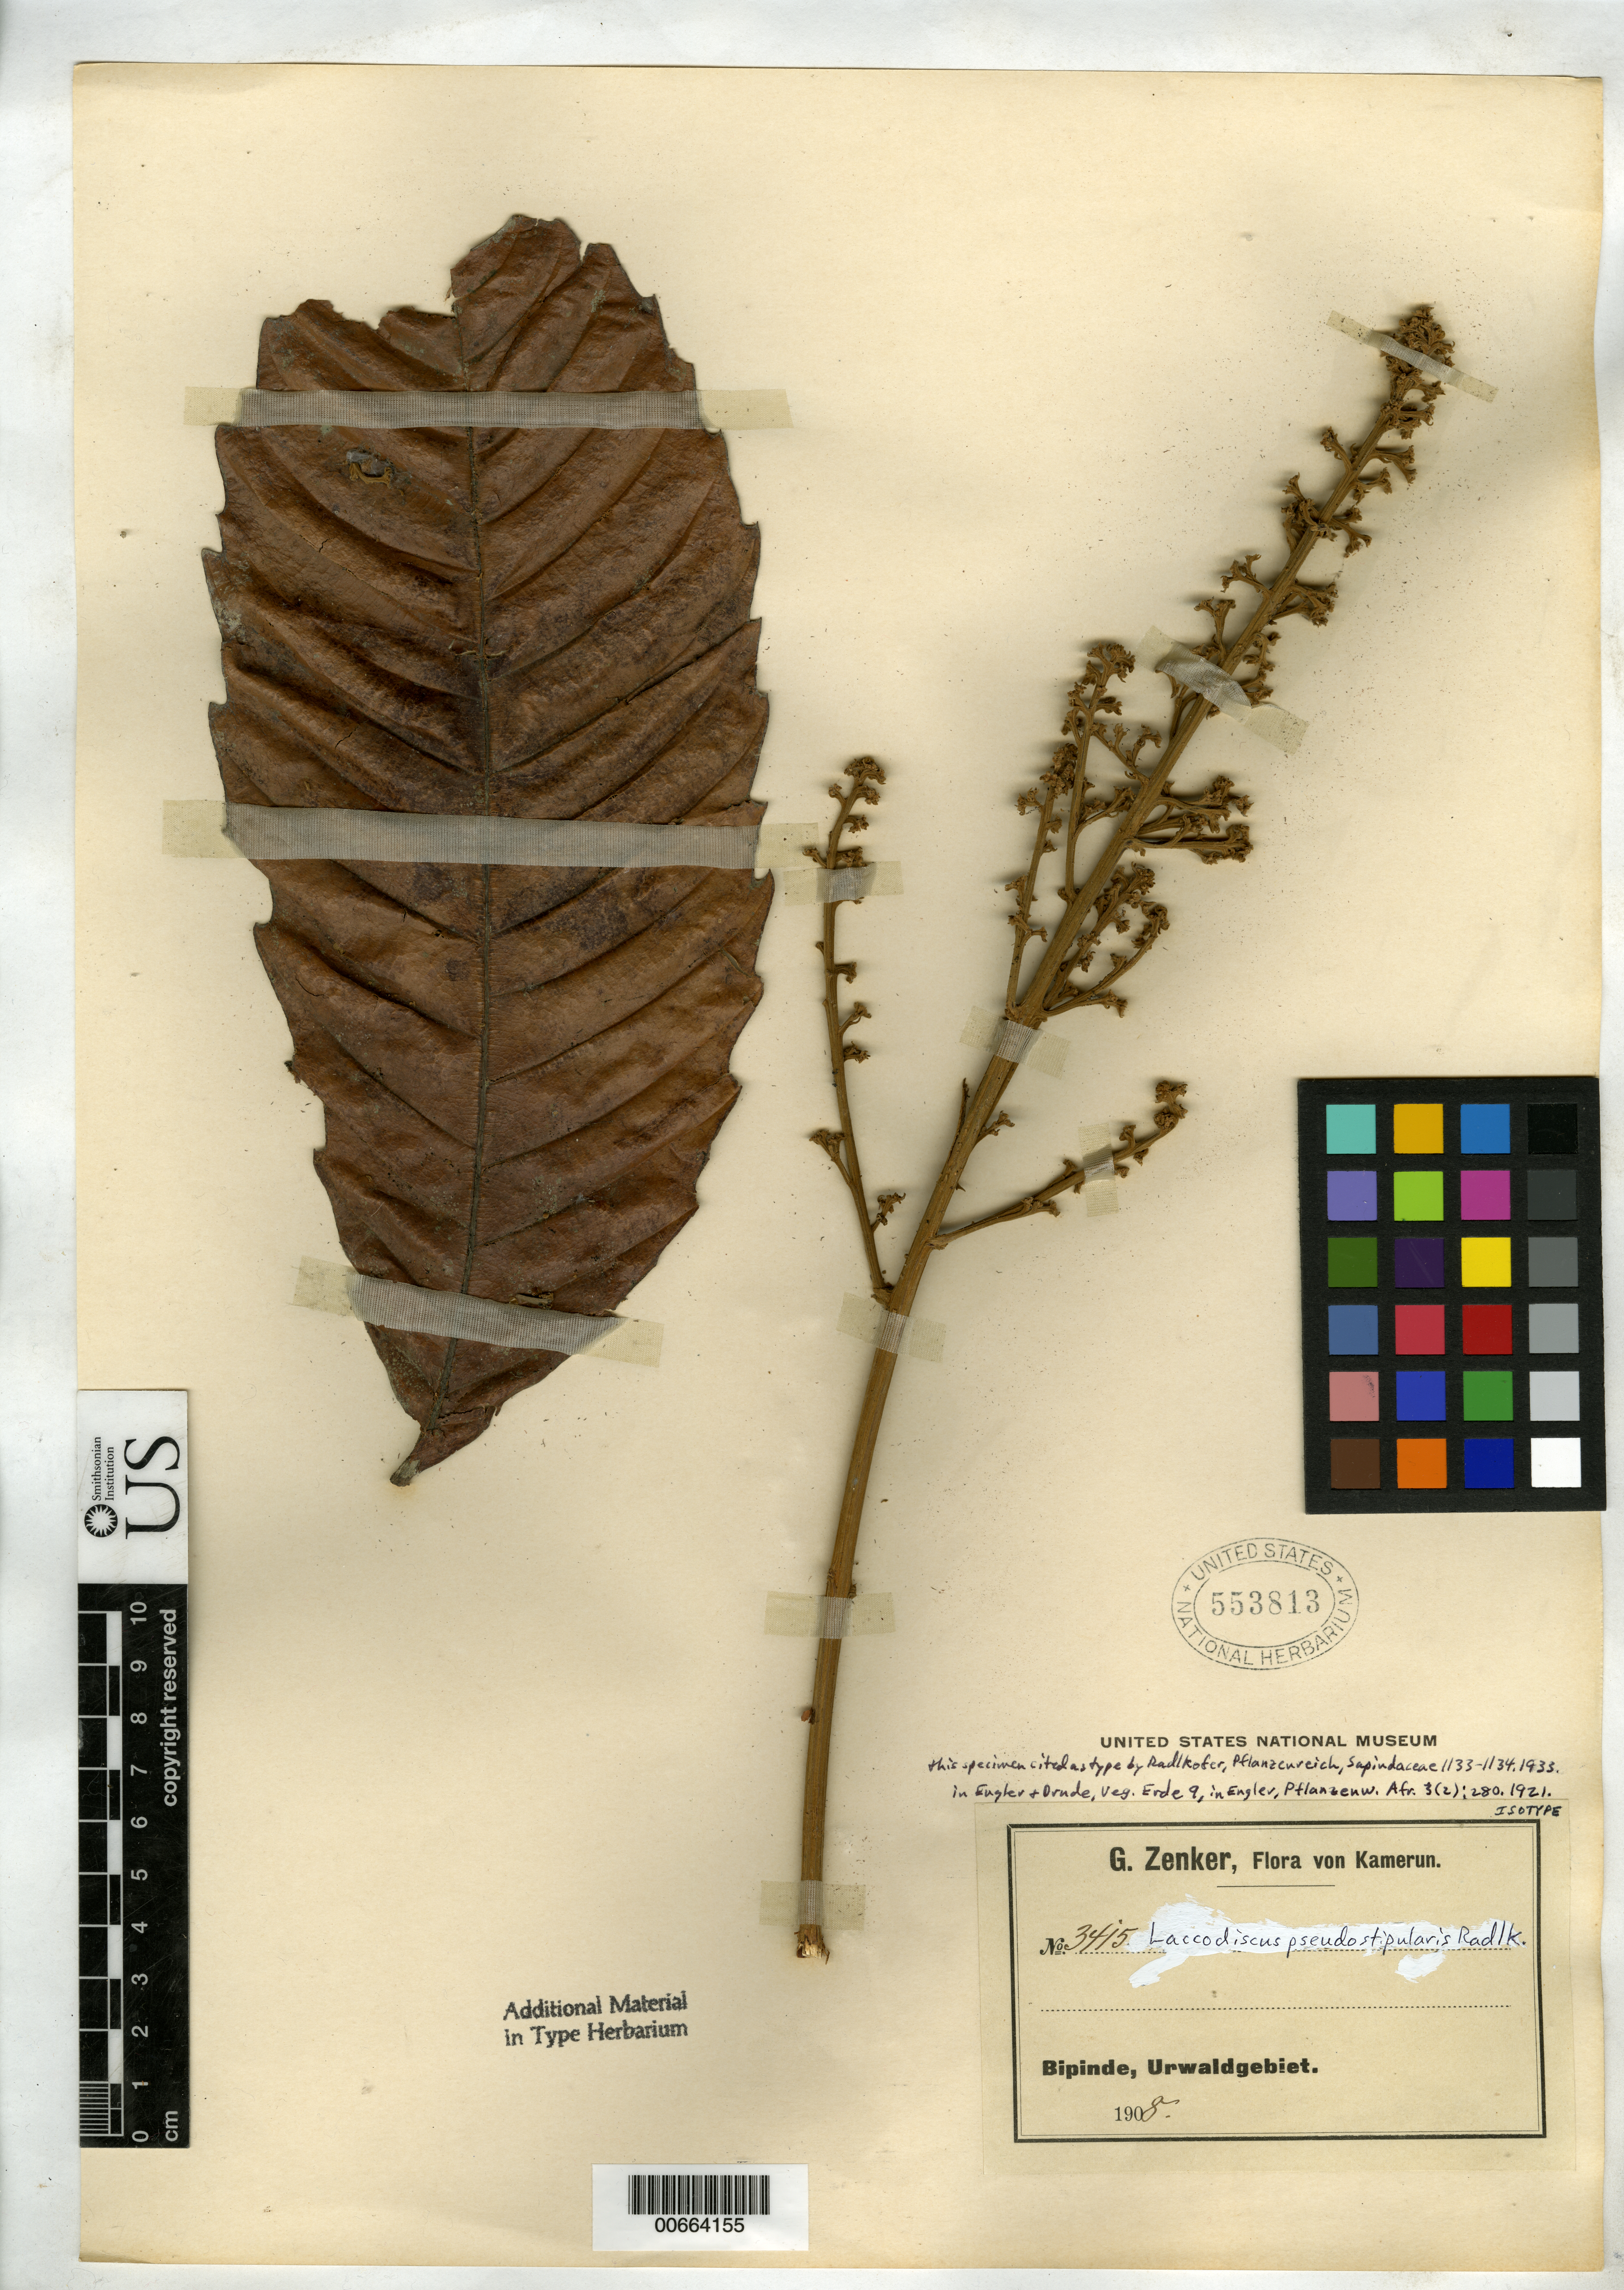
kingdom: Plantae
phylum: Tracheophyta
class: Magnoliopsida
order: Sapindales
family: Sapindaceae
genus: Laccodiscus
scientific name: Laccodiscus pseudostipularis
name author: Radlk. ex Engl.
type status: Isotype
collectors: G. A. Zenker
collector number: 3415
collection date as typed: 1908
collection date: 1908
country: Cameroon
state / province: Sud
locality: Bipinde.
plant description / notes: Original label annotation has been obscured and overwritten (S.F. Smith script).; No specimen cited in original publication; this collection cited as type by Radlk. in Engl. Pflanzenr., Sapindac. 1133-1134 (1933), descr. ampl.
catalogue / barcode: US 553813